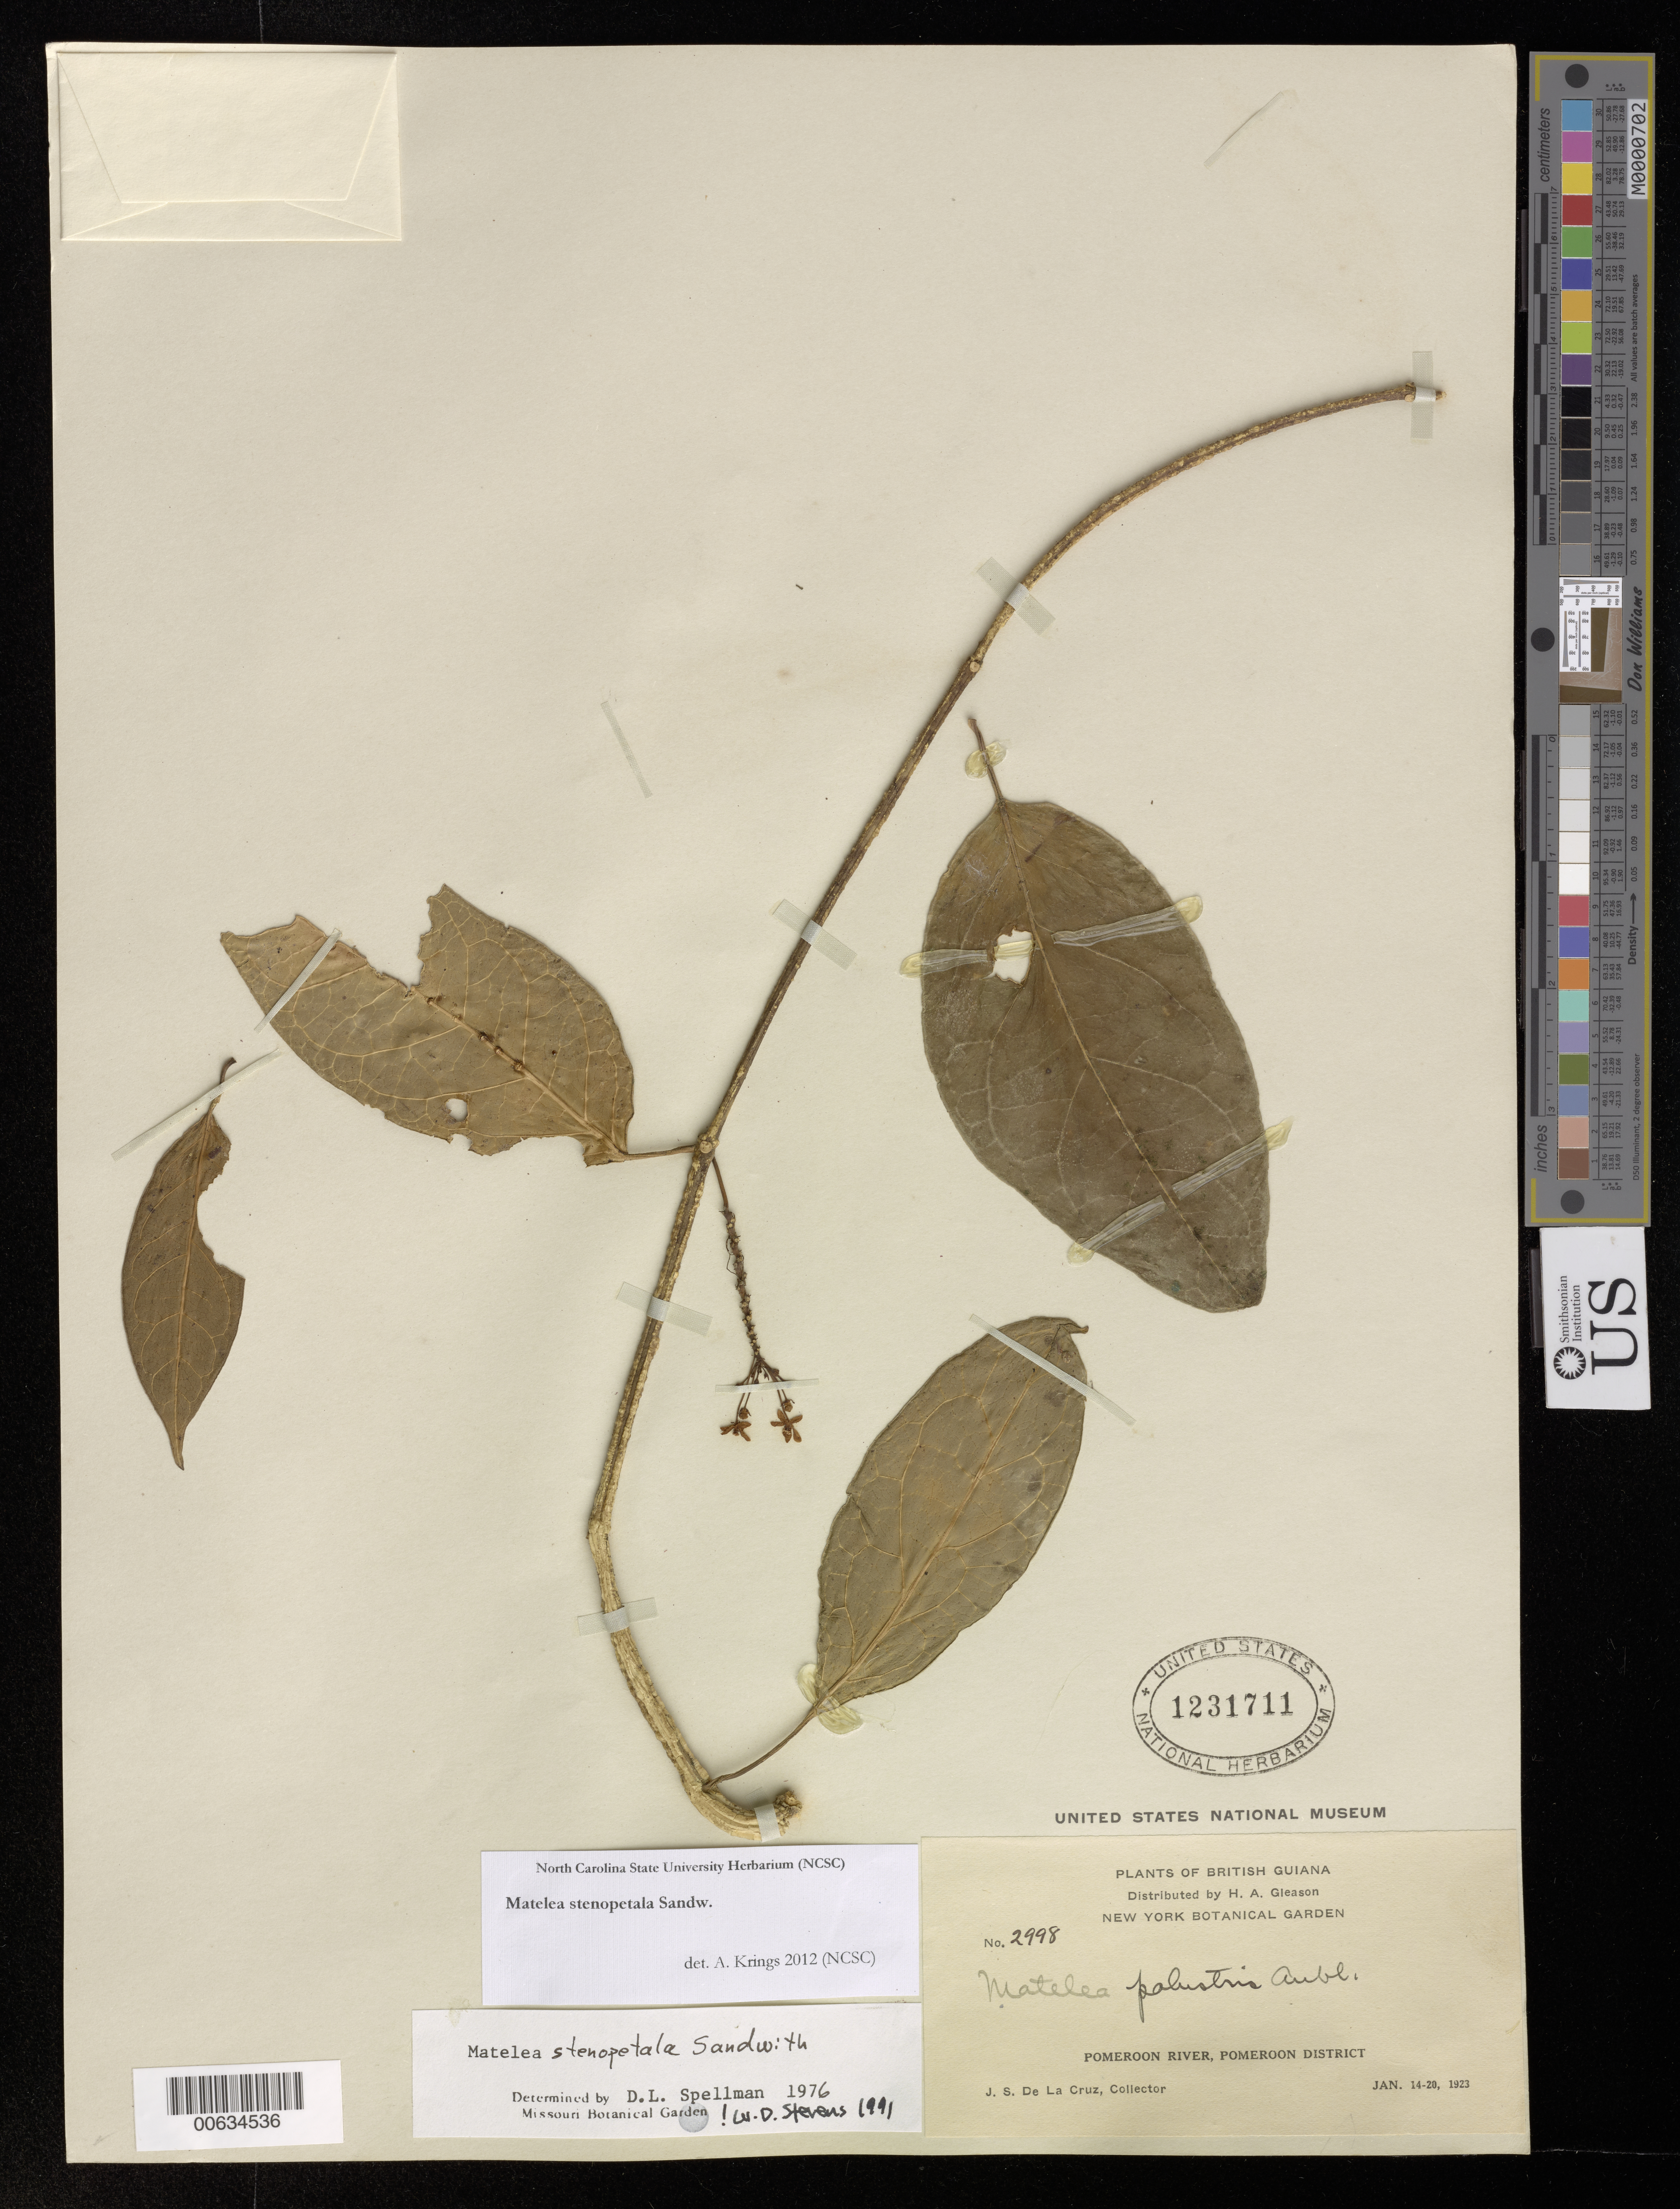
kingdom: Plantae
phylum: Tracheophyta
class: Magnoliopsida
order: Gentianales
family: Apocynaceae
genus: Matelea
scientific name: Matelea stenopetala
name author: Sandwith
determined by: Stevens, W. Douglas, Missouri Botanical Garden (MO)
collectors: J. S. de la Cruz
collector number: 2998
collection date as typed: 14-Jan-23 to 20-Jan-23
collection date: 1923-01-14/1923-01-20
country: Guyana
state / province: Pomeroon-Supenaam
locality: Pomeroon R.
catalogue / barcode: US 1231711